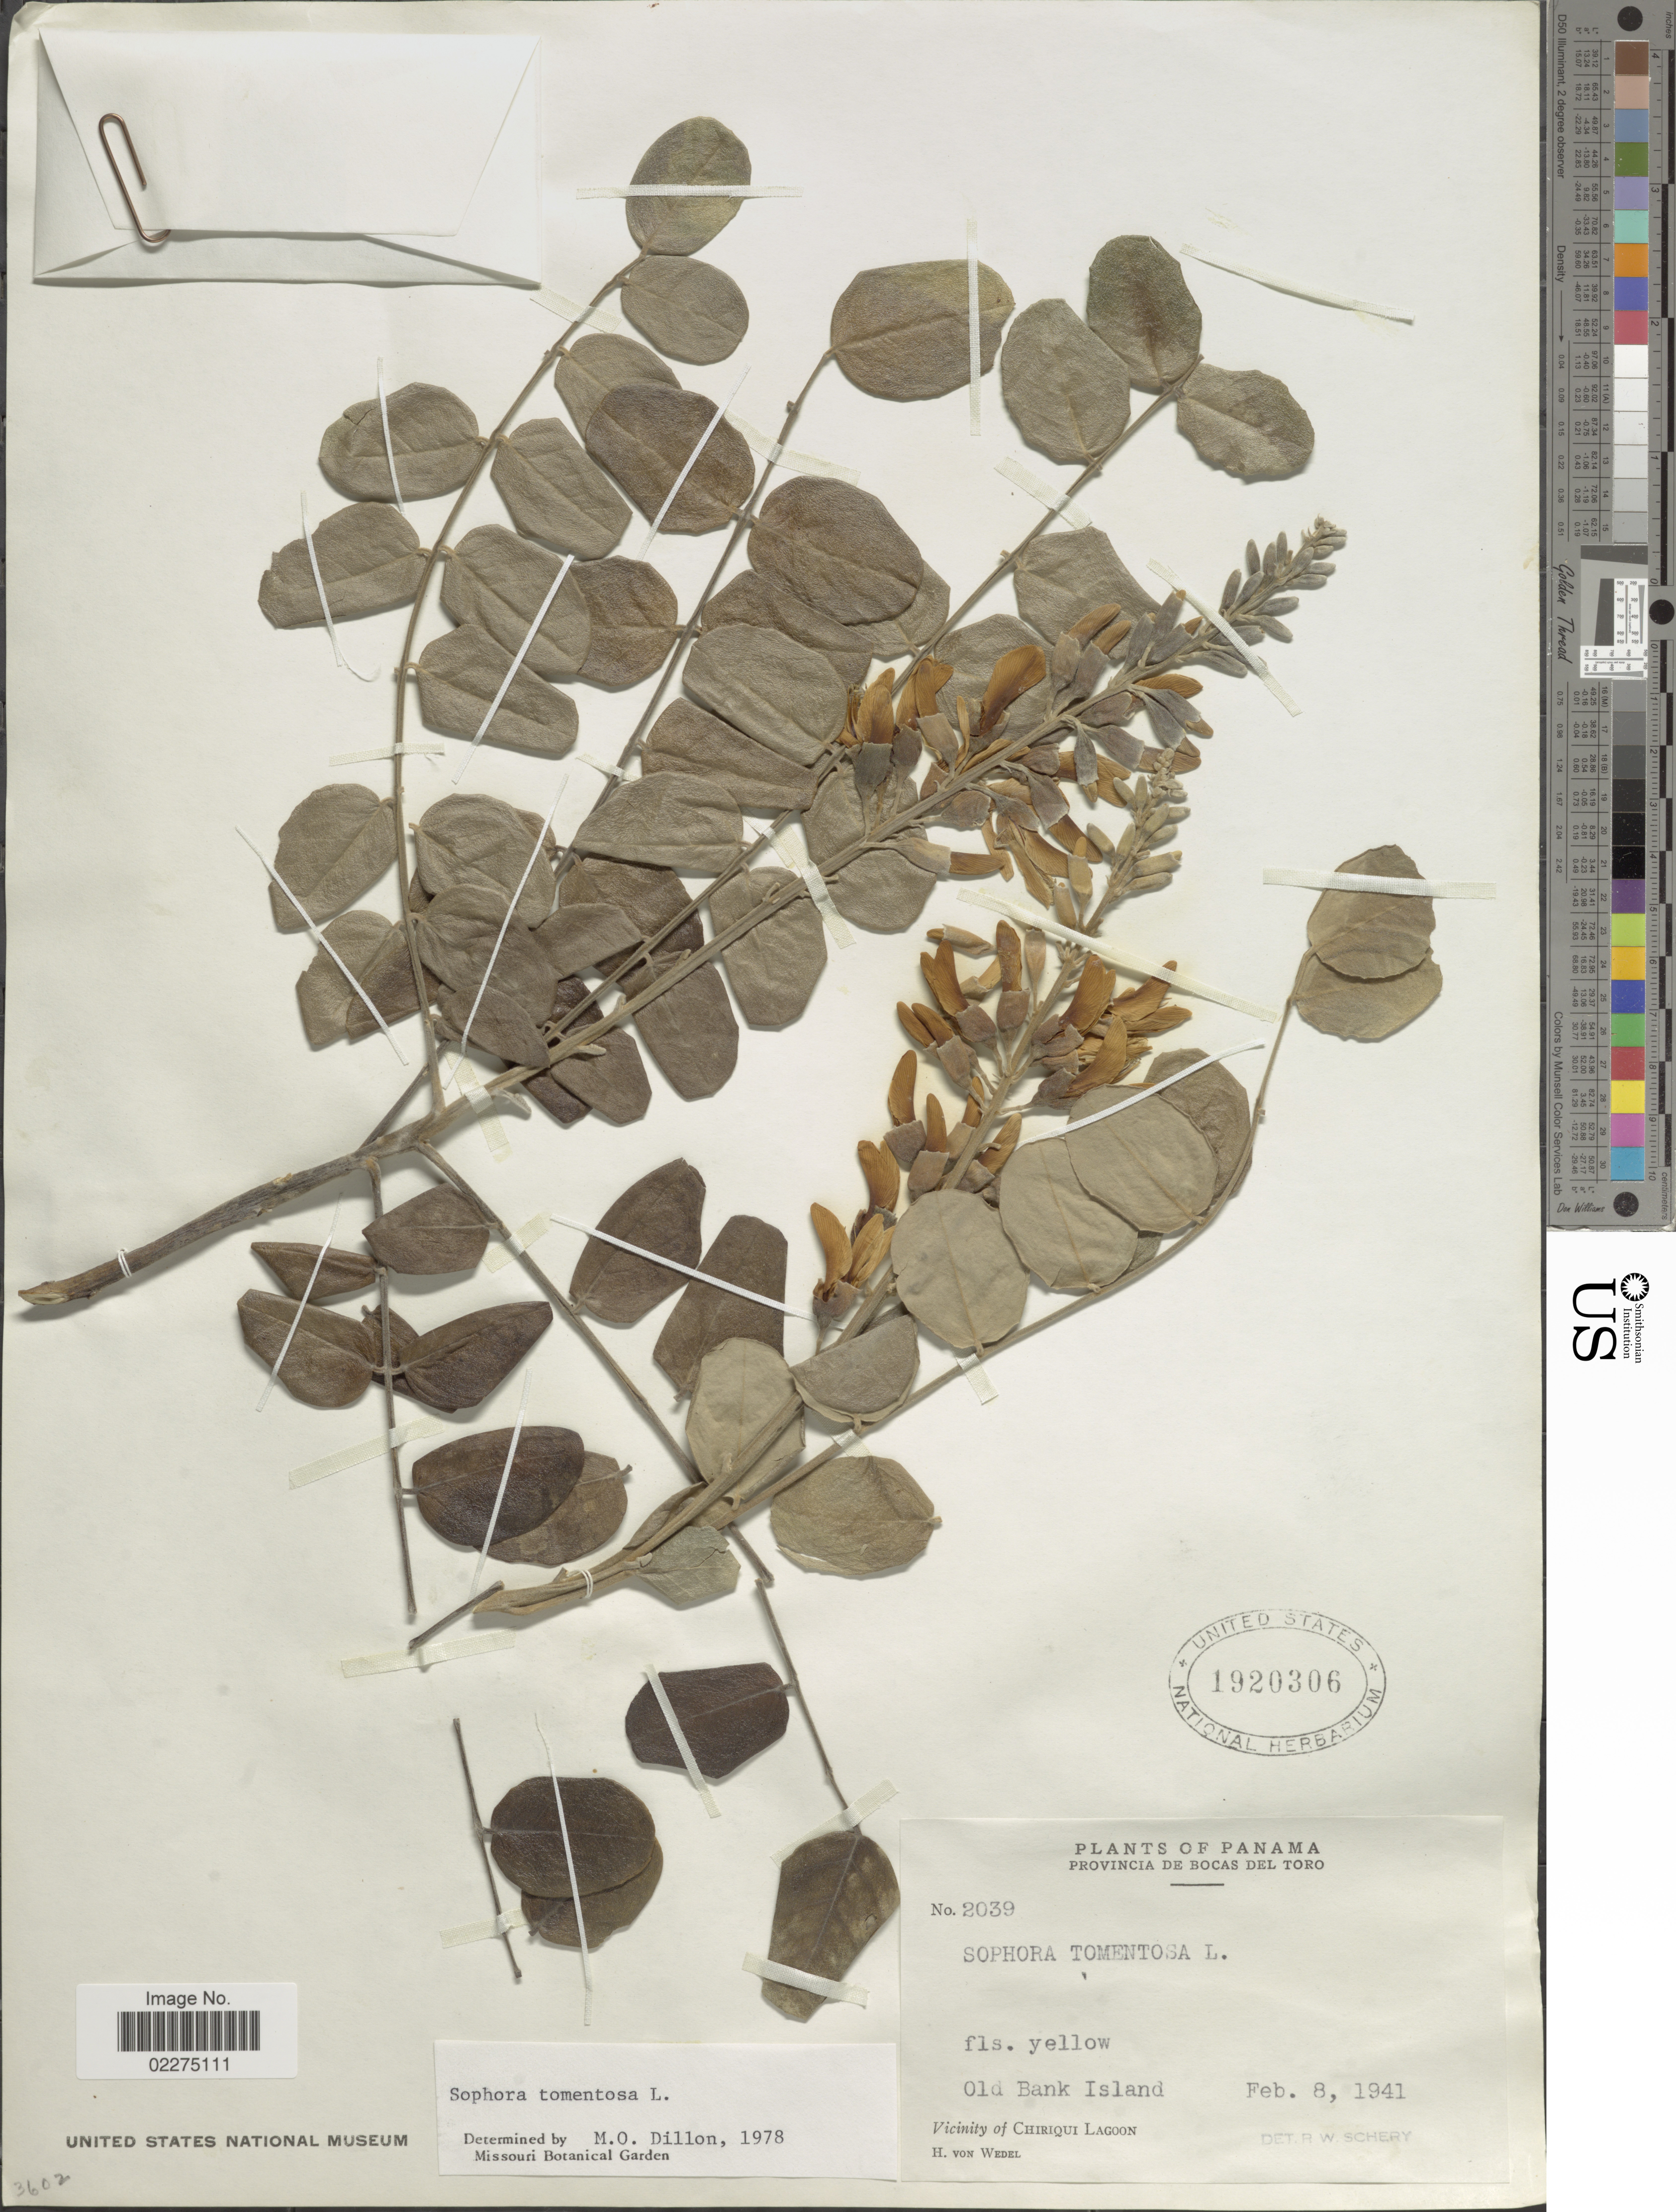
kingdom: Plantae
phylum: Tracheophyta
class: Magnoliopsida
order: Fabales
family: Fabaceae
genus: Sophora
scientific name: Sophora tomentosa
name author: L.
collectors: H. von Wedel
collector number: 2039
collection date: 1941-02-08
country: Panama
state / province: Bocas del Toro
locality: Old Bank Island. Vicinity of Chiriqui Lagoon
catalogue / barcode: US 1920306